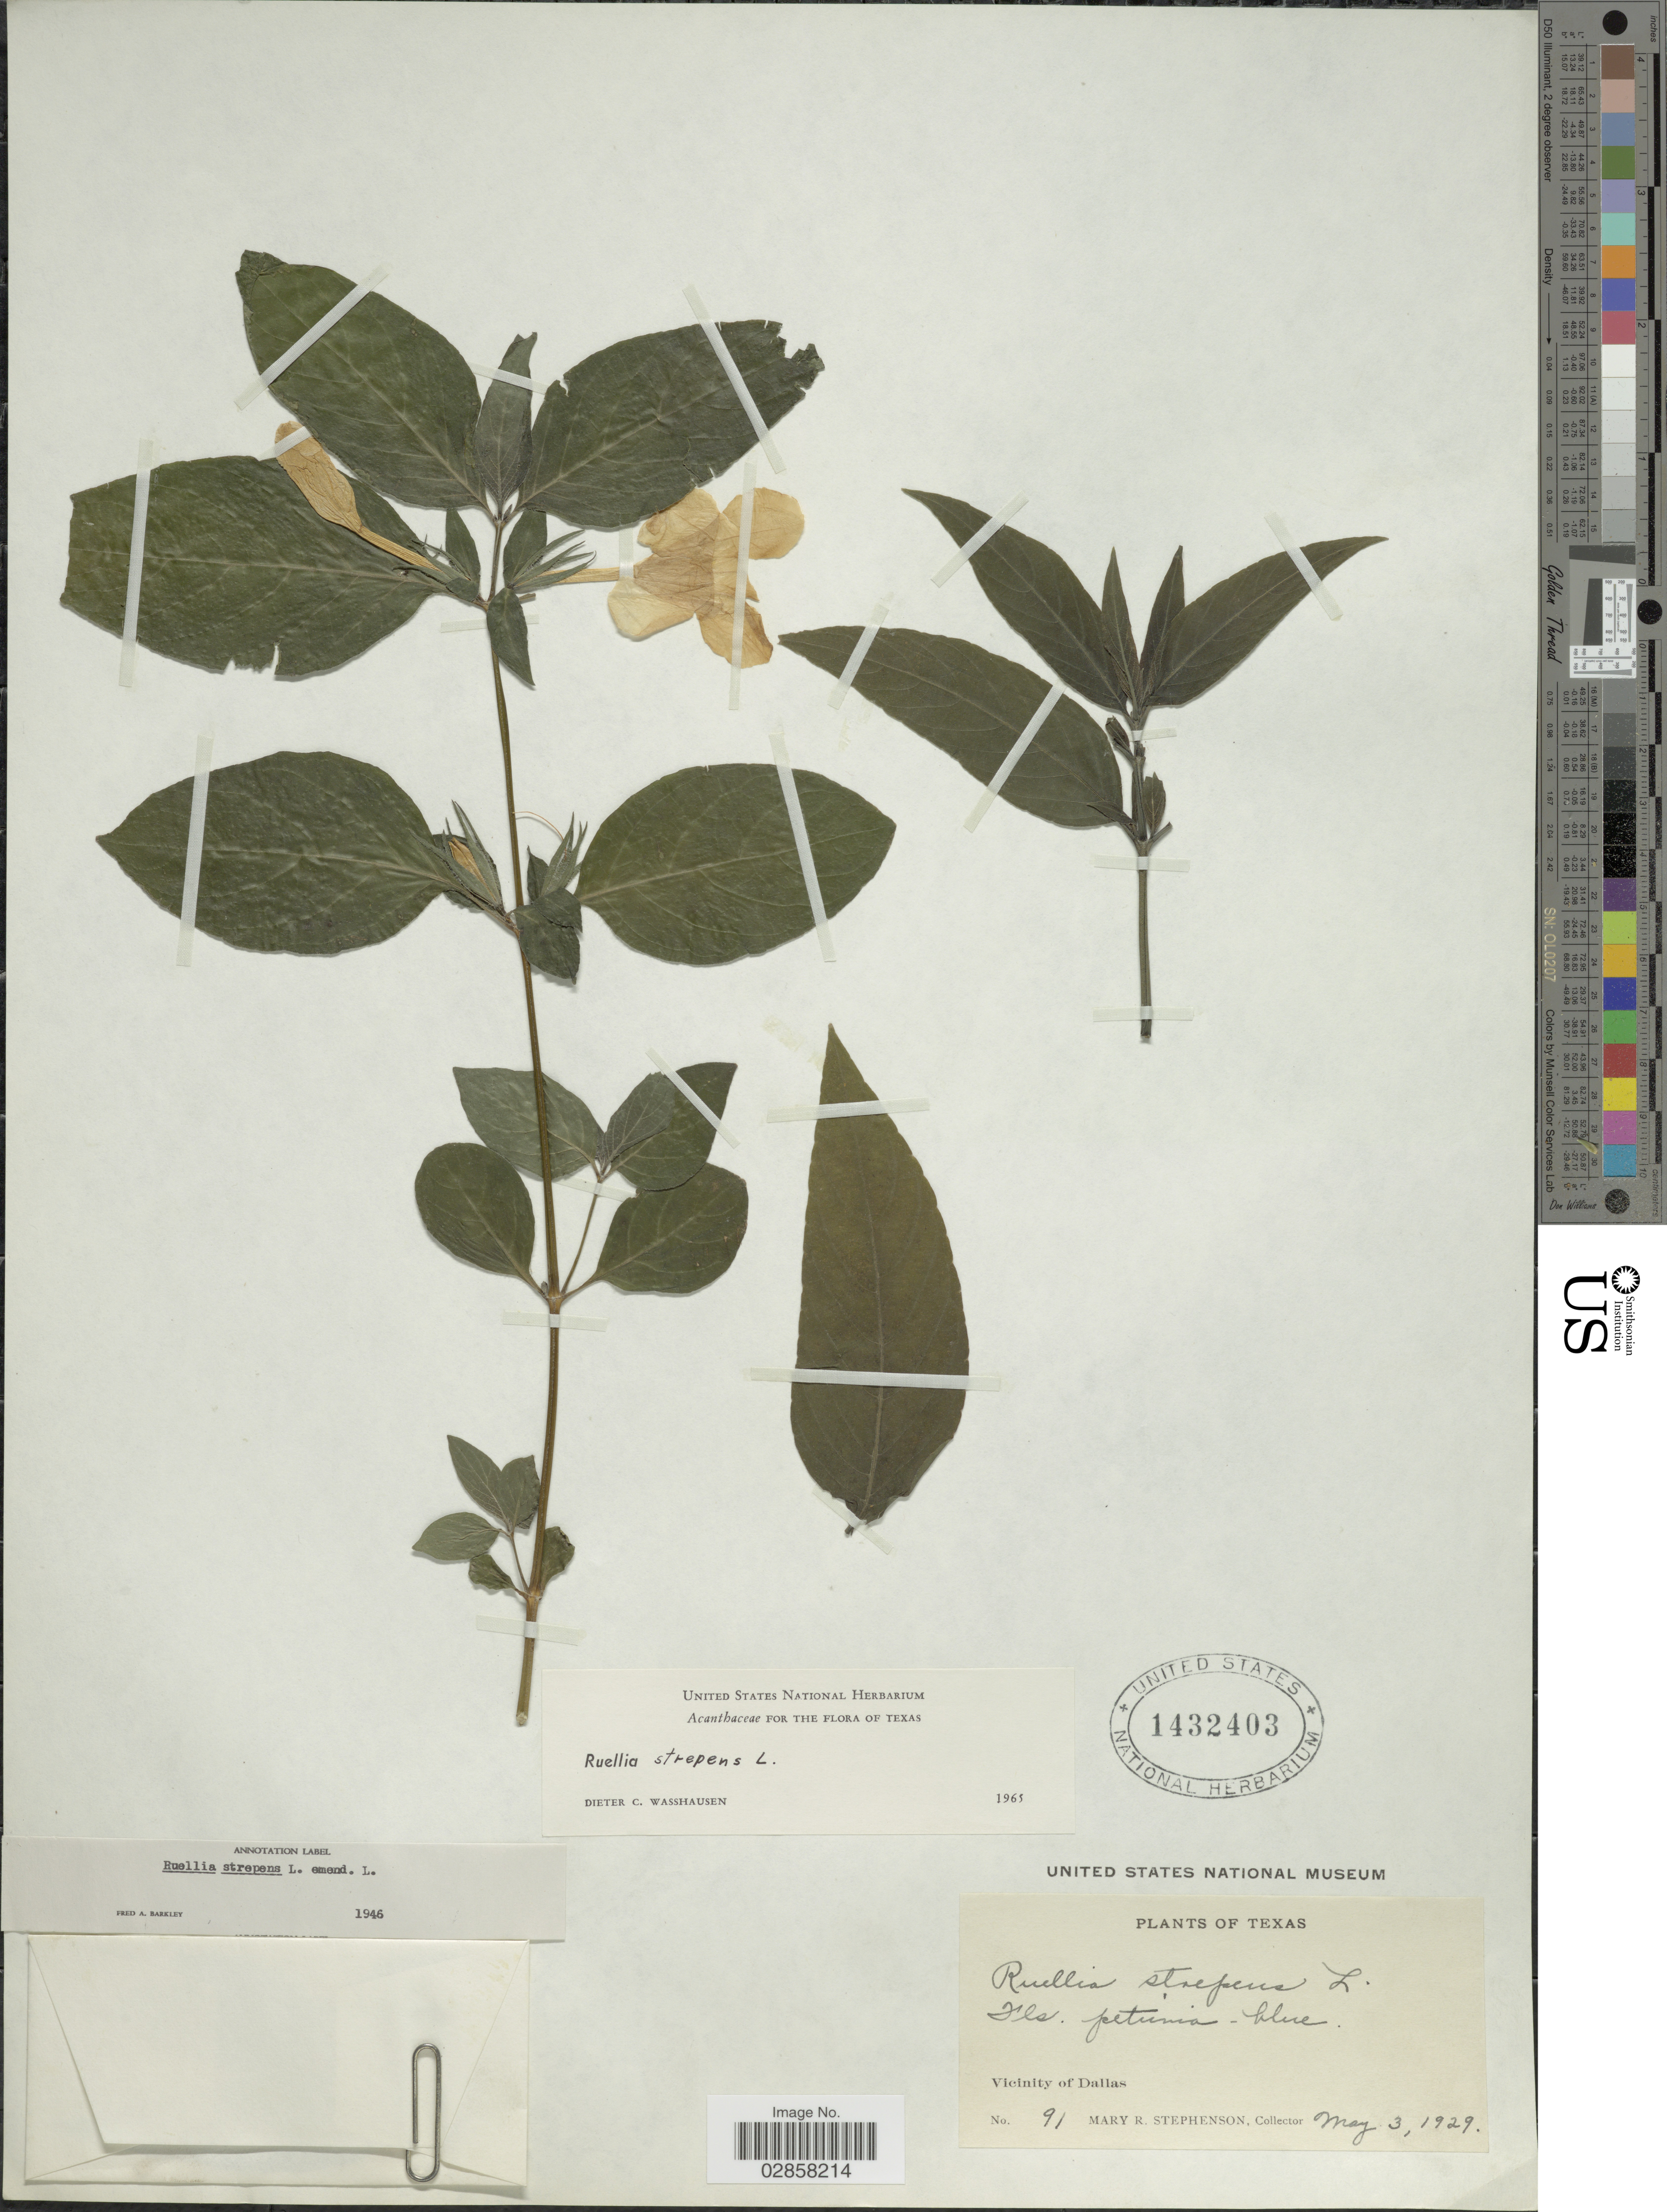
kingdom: Plantae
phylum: Tracheophyta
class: Magnoliopsida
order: Lamiales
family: Acanthaceae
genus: Ruellia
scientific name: Ruellia strepens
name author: L.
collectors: M. Stephenson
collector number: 91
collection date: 1929-05-03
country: United States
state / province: Texas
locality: Vicinity of Dallas.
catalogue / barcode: US 1432403